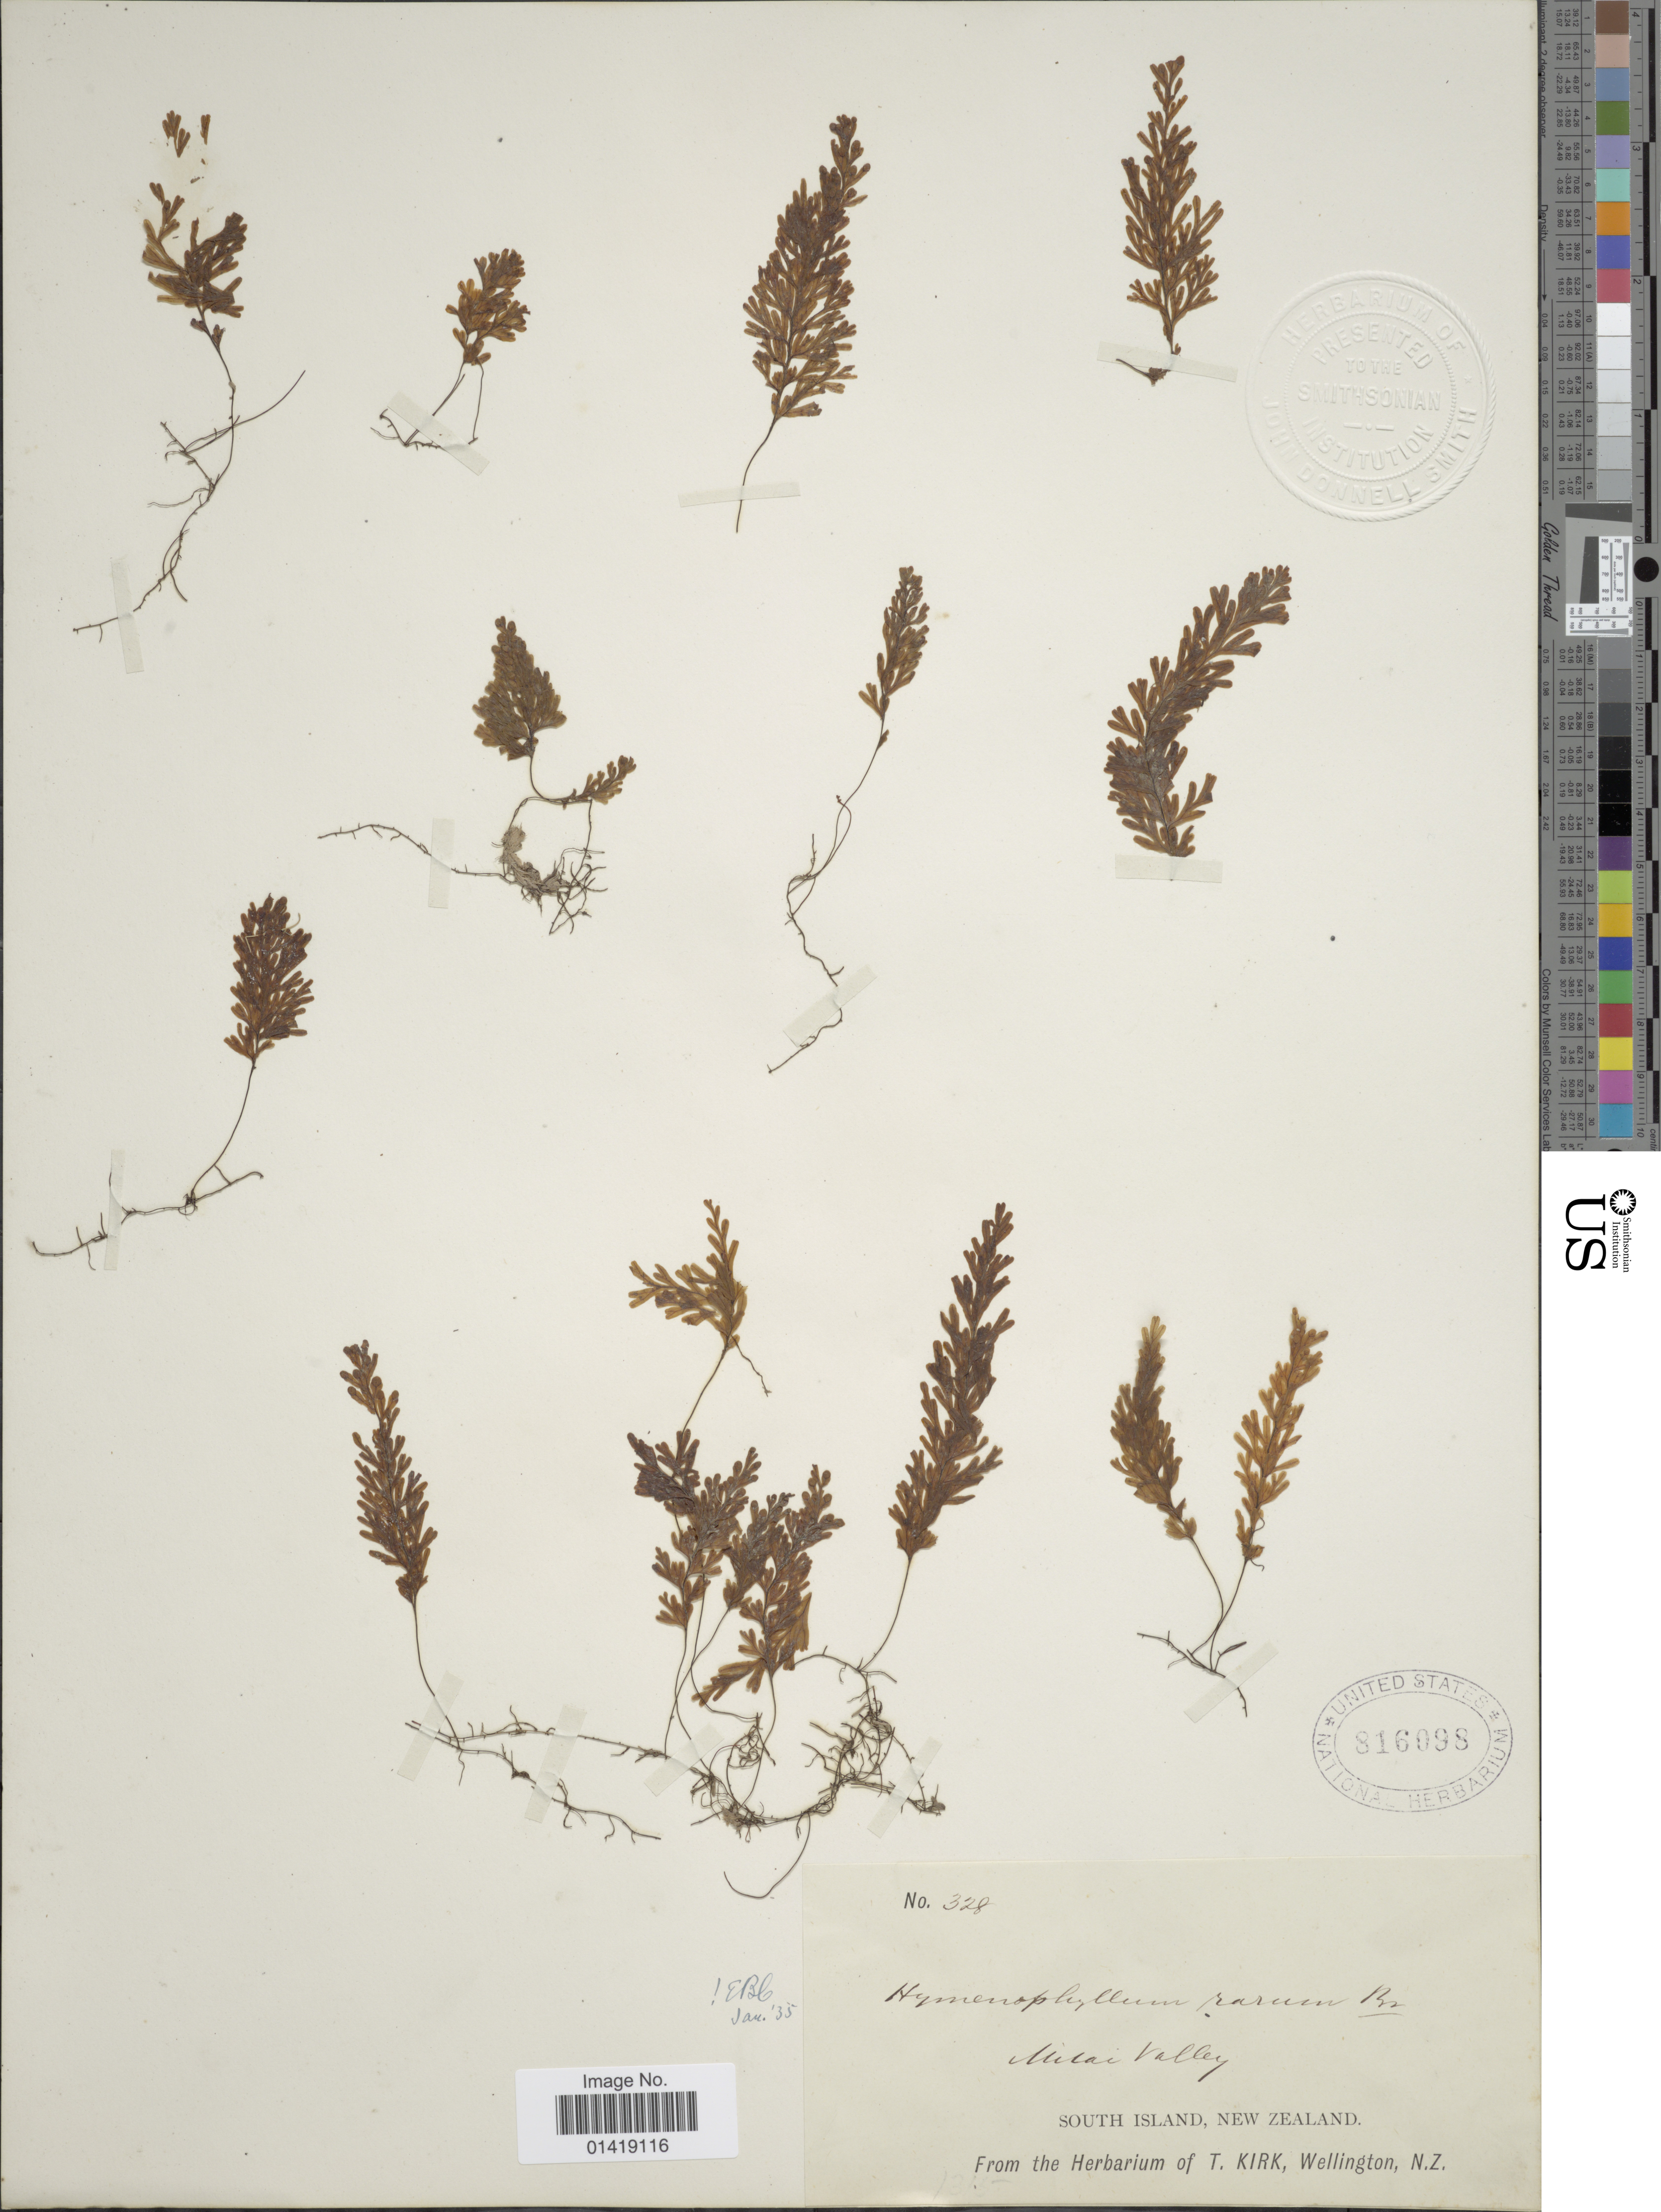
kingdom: Plantae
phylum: Tracheophyta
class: Polypodiopsida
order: Hymenophyllales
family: Hymenophyllaceae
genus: Hymenophyllum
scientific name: Hymenophyllum rarum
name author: R. Br.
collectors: ex herb. T. Kirk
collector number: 328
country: New Zealand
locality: South Island New Zealand, Mitai [Maitai] Valley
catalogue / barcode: US 816098